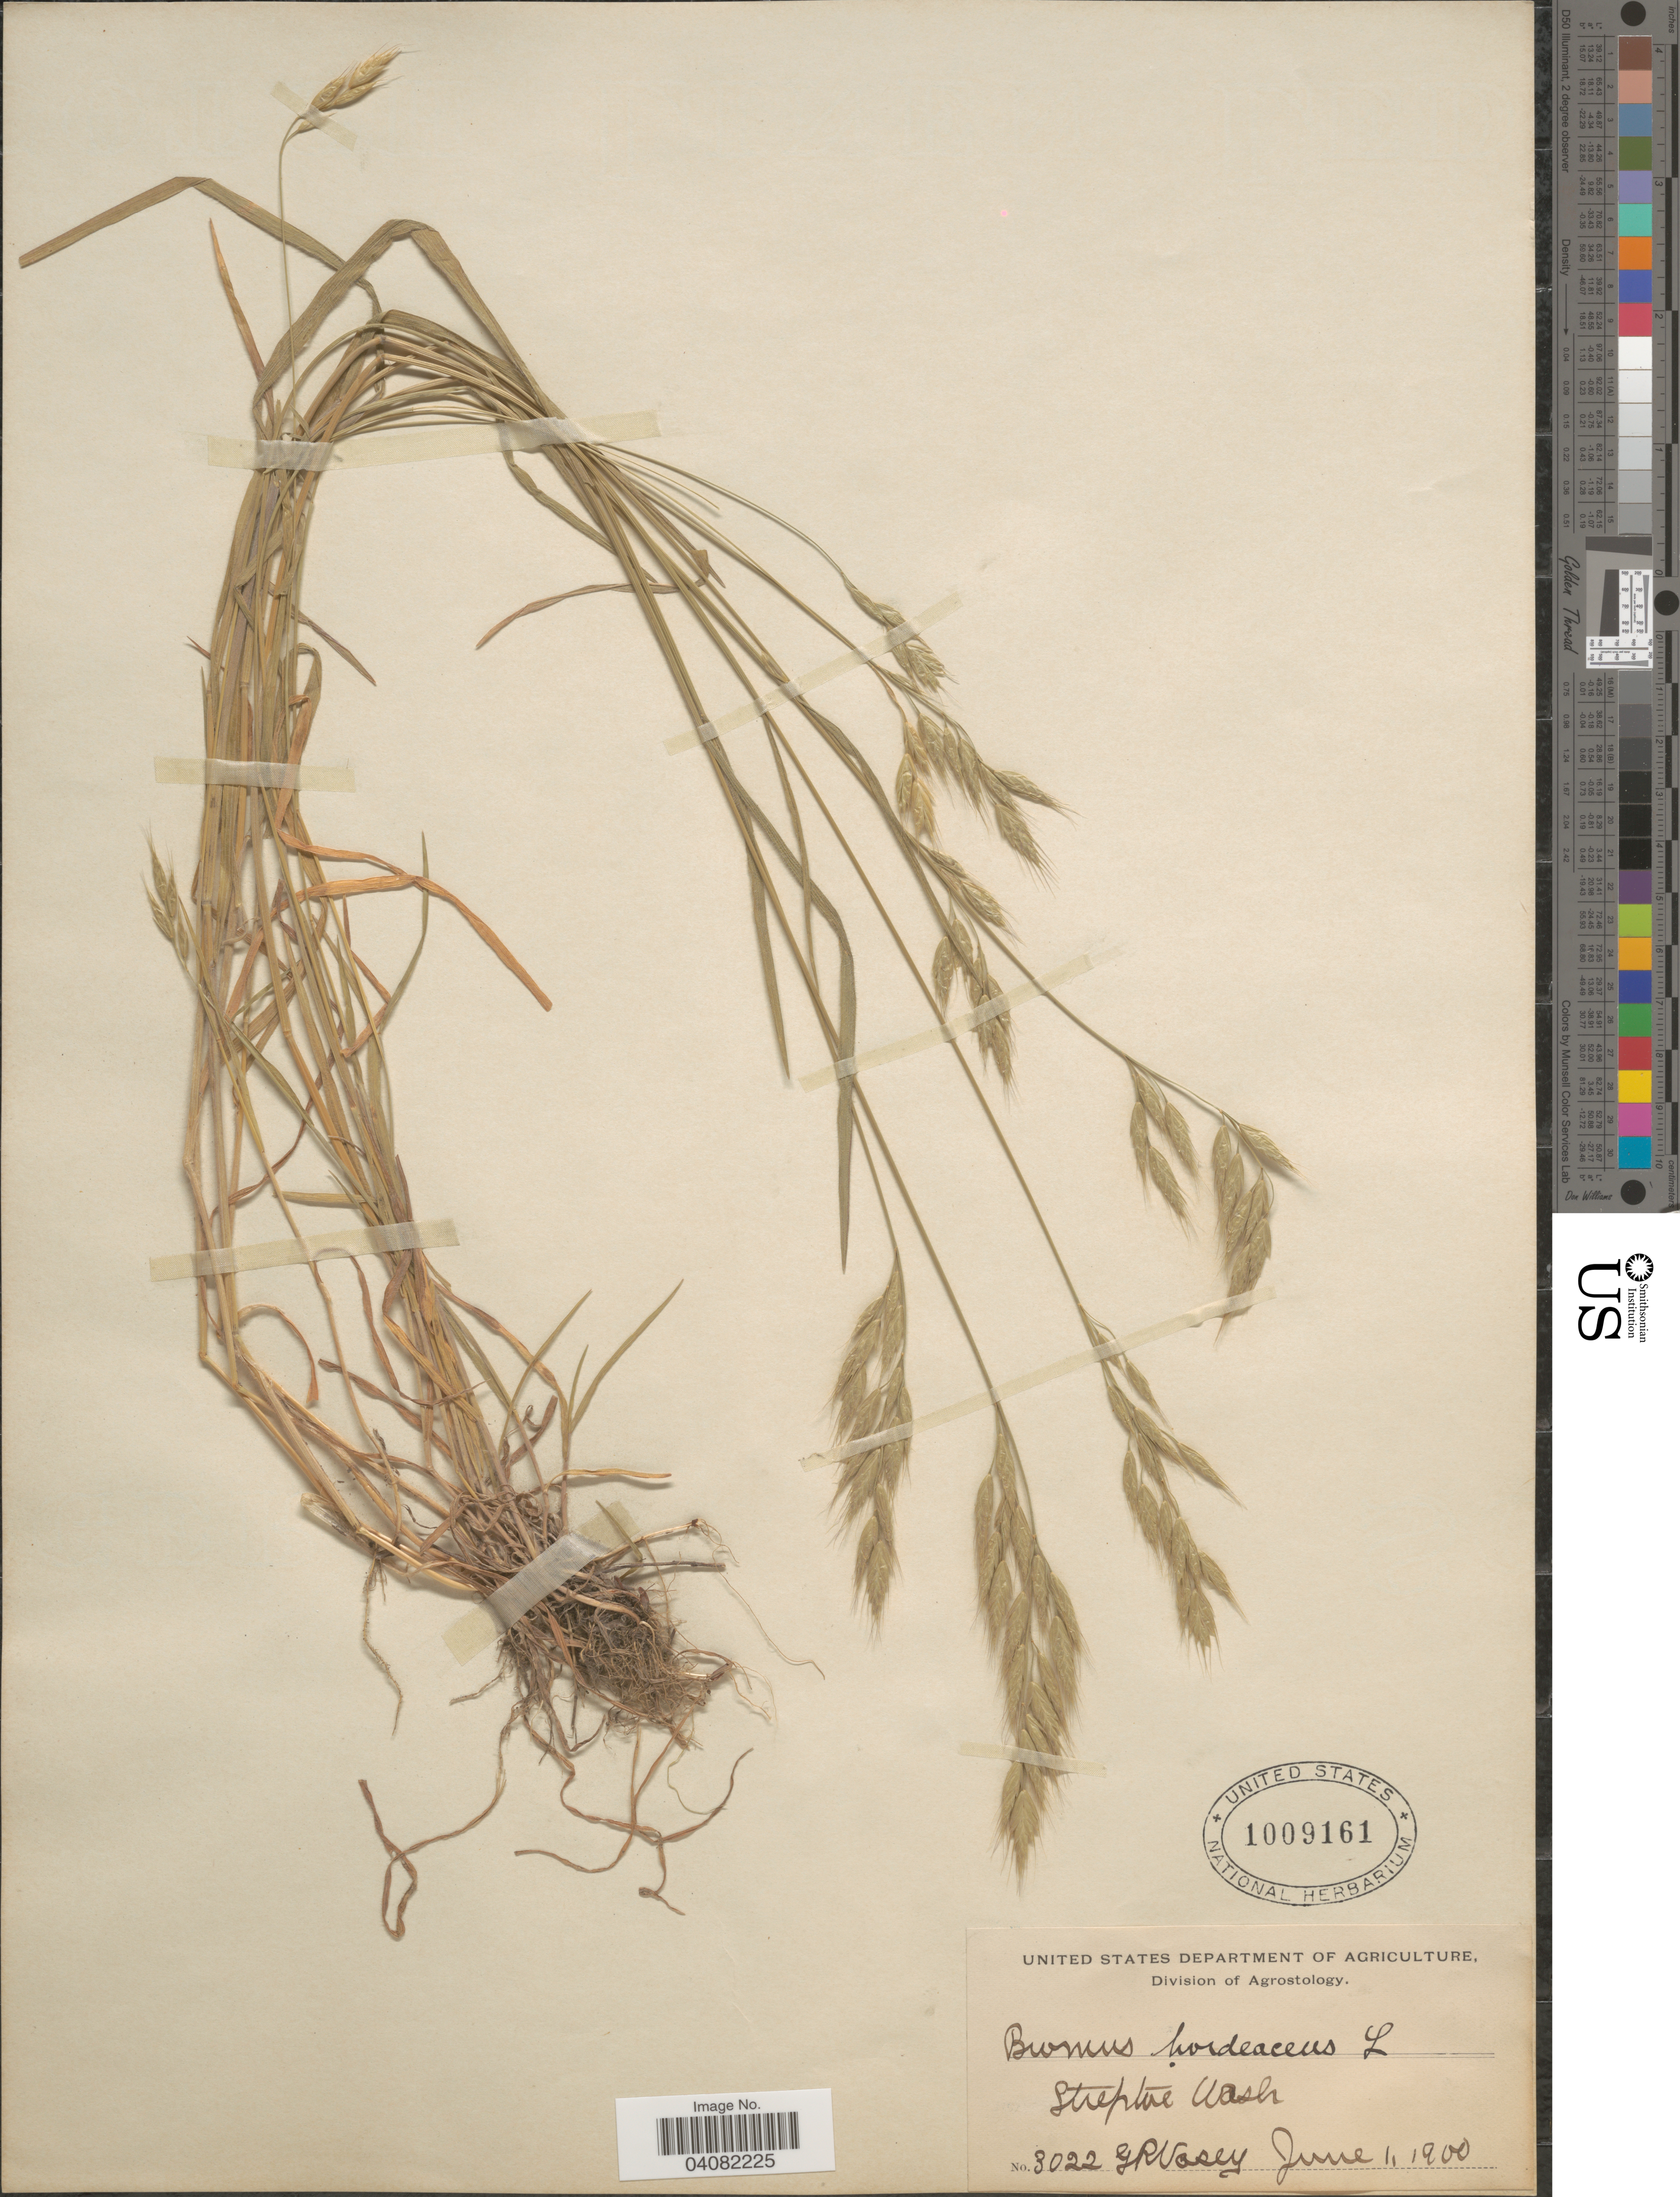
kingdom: Plantae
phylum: Tracheophyta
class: Liliopsida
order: Poales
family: Poaceae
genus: Bromus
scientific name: Bromus hordeaceus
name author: L.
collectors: G. R. Vasey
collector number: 3022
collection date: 1900-06-01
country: United States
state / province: Washington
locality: Streptoe.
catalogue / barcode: US 1009161